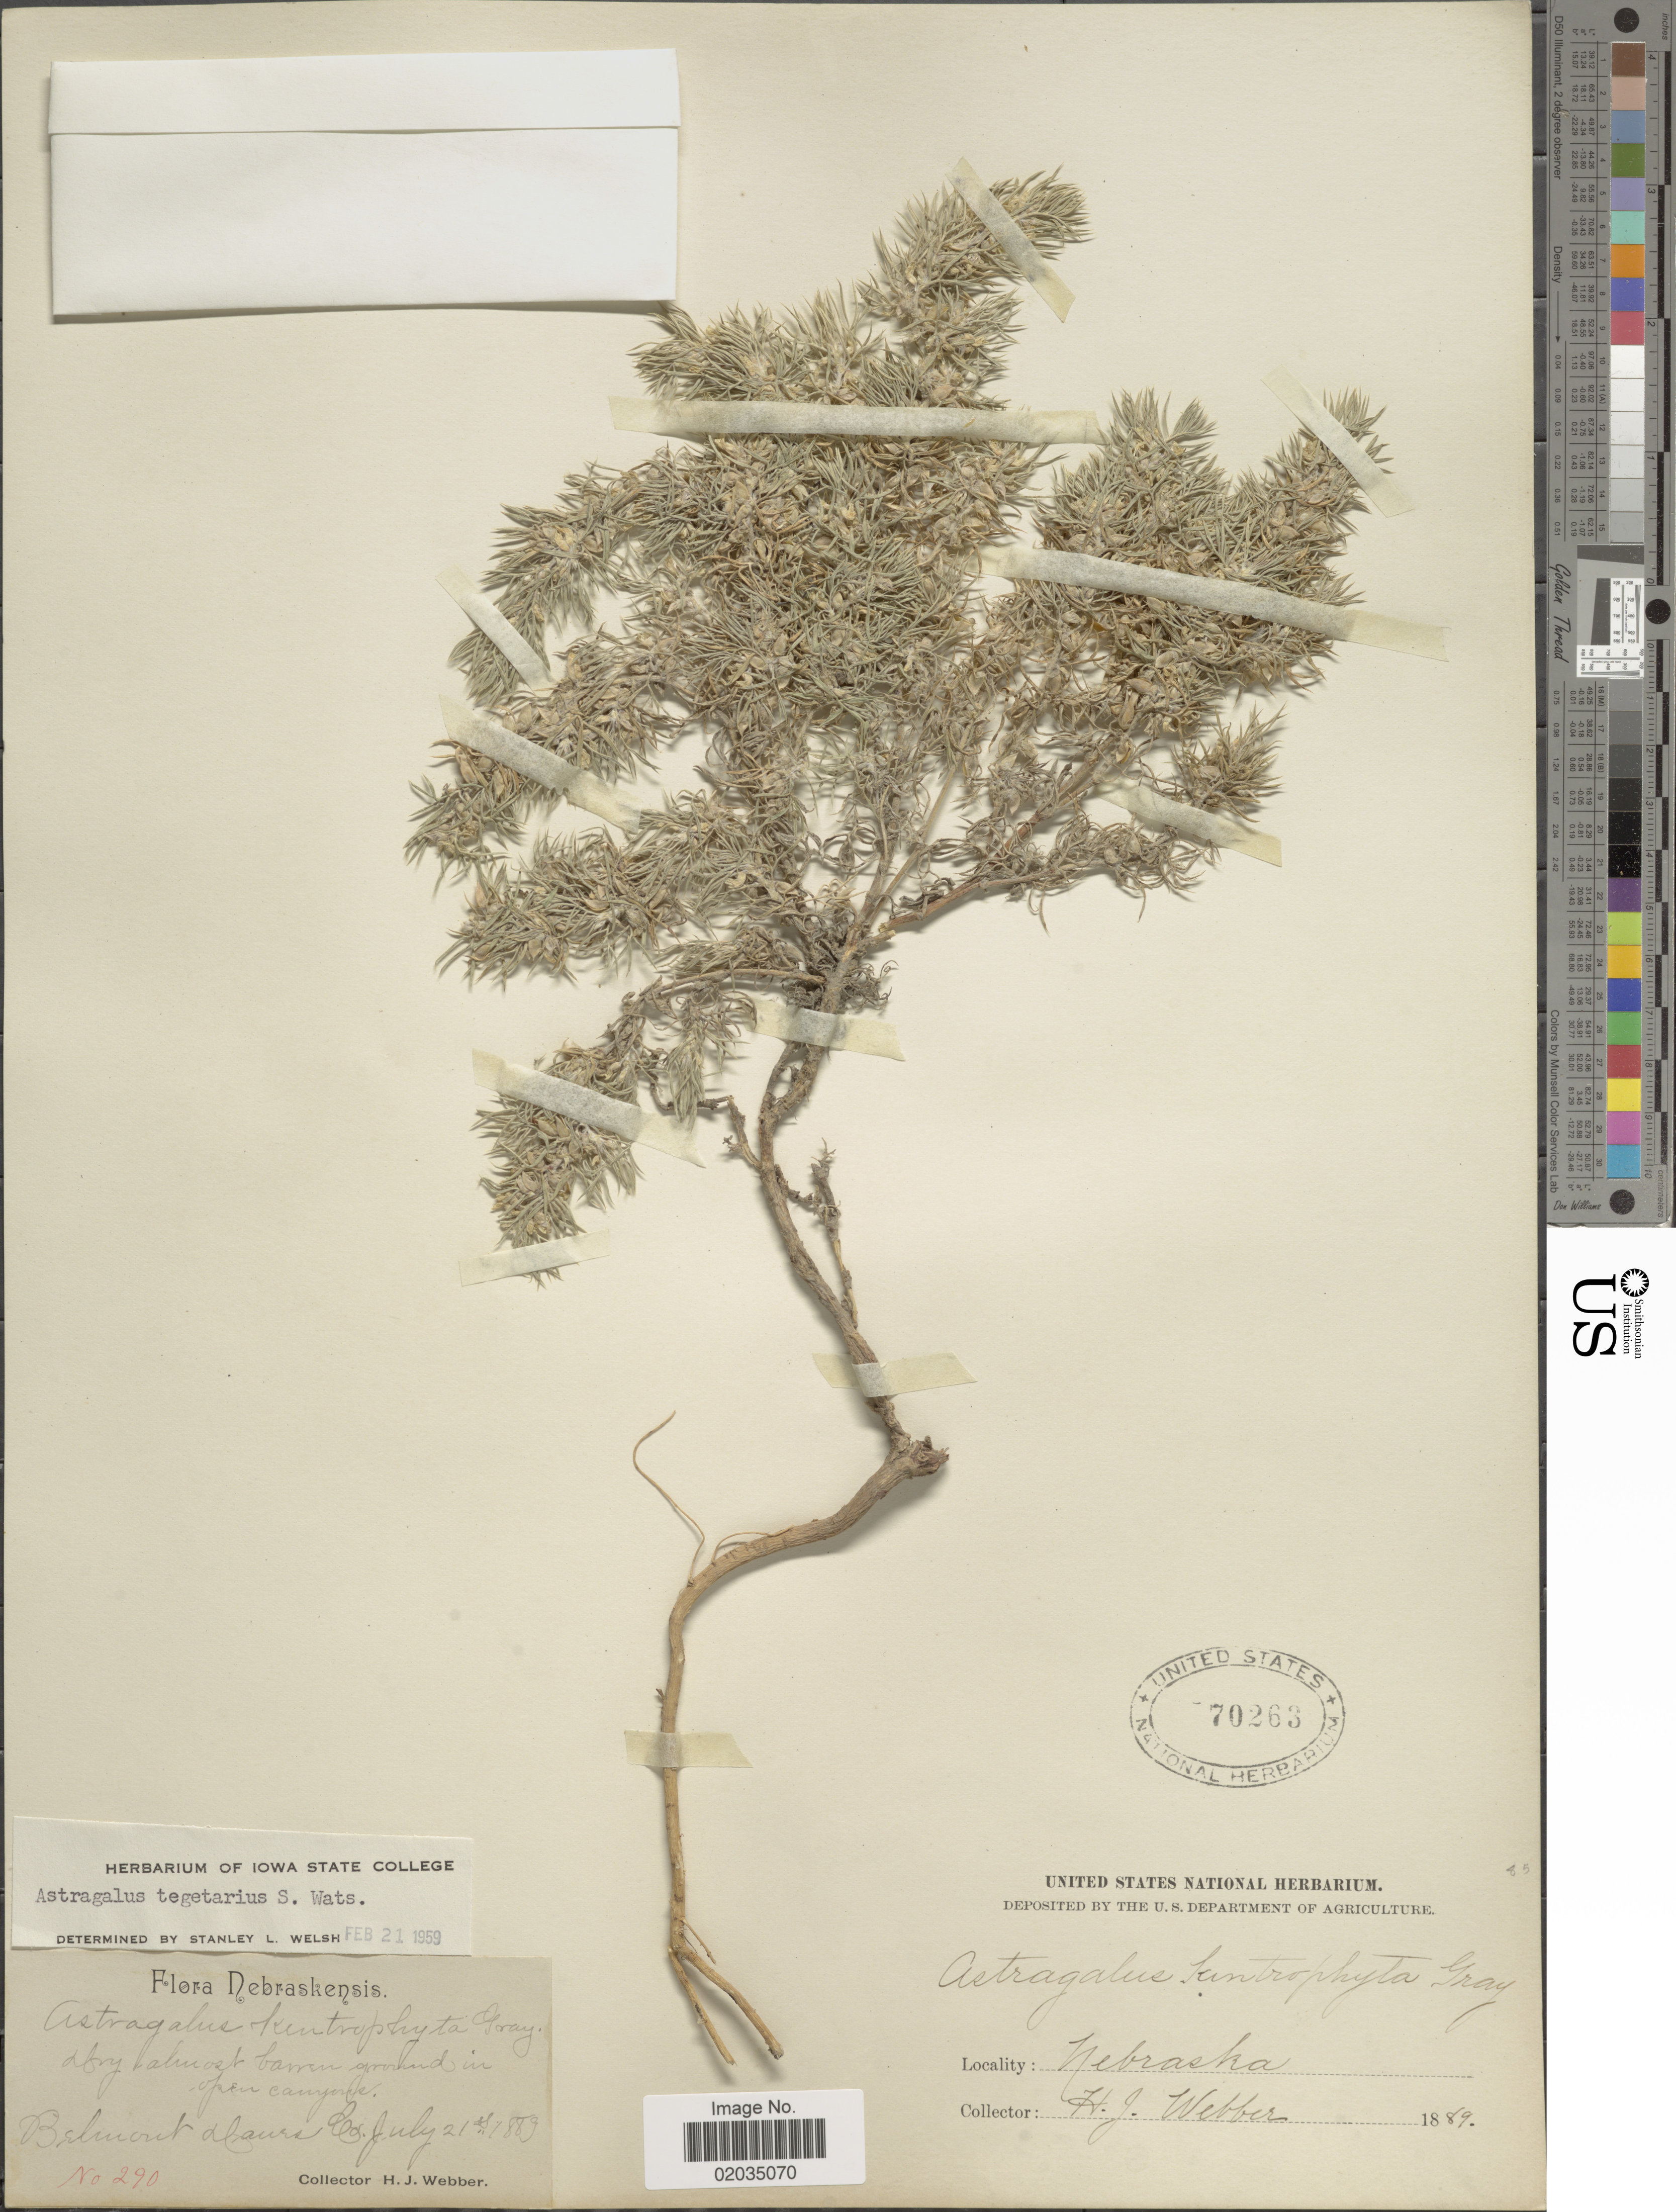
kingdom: Plantae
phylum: Tracheophyta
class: Magnoliopsida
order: Fabales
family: Fabaceae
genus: Astragalus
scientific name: Astragalus tegetarius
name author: S. Watson in C. King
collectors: H. Webber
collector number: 290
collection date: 1889-07-21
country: United States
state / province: Nebraska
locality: Belmont Dawes Co.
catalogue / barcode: US 70263